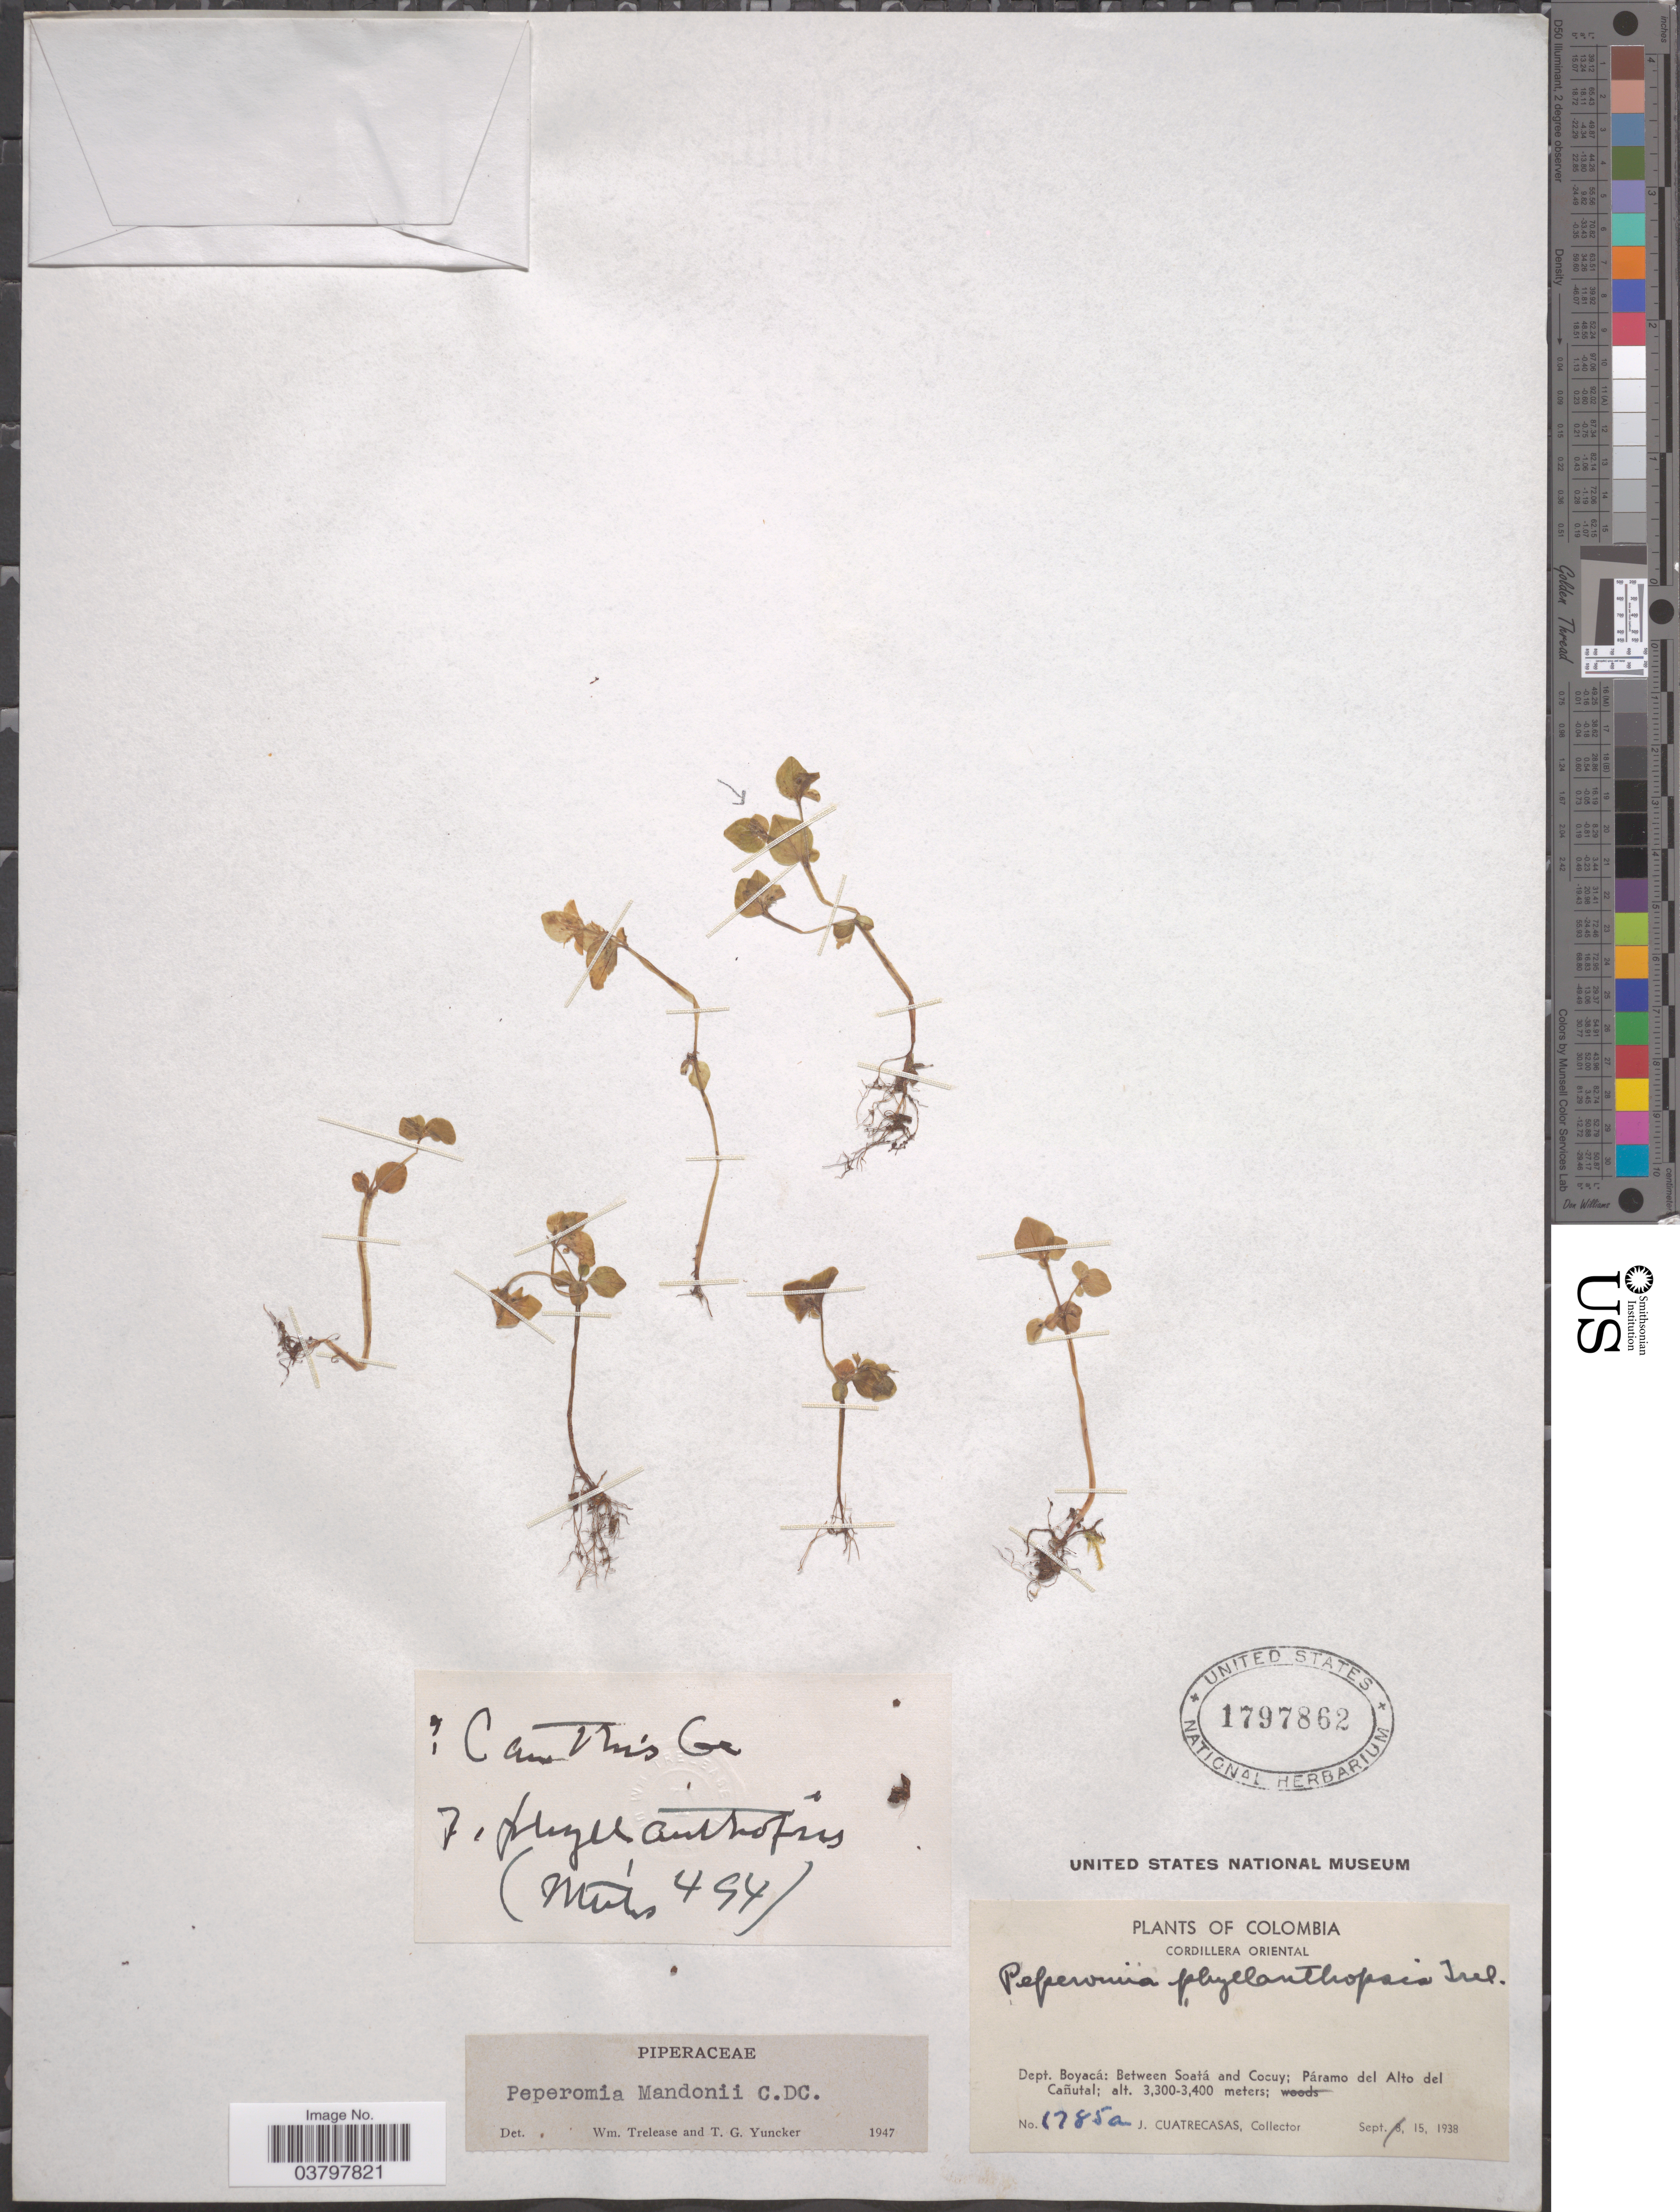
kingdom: Plantae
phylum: Tracheophyta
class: Magnoliopsida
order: Piperales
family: Piperaceae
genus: Peperomia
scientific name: Peperomia crystallina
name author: Ruiz & Pav.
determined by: Pino, Guillermo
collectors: J. Cuatrecasas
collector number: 1785a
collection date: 1938-09-15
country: Colombia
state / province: Boyacá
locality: Cordillera Oriental. Dept. Boyacá: Between Soatá and Cocuy; Páramo del Alto del Cañutal.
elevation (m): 3300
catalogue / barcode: US 1797862